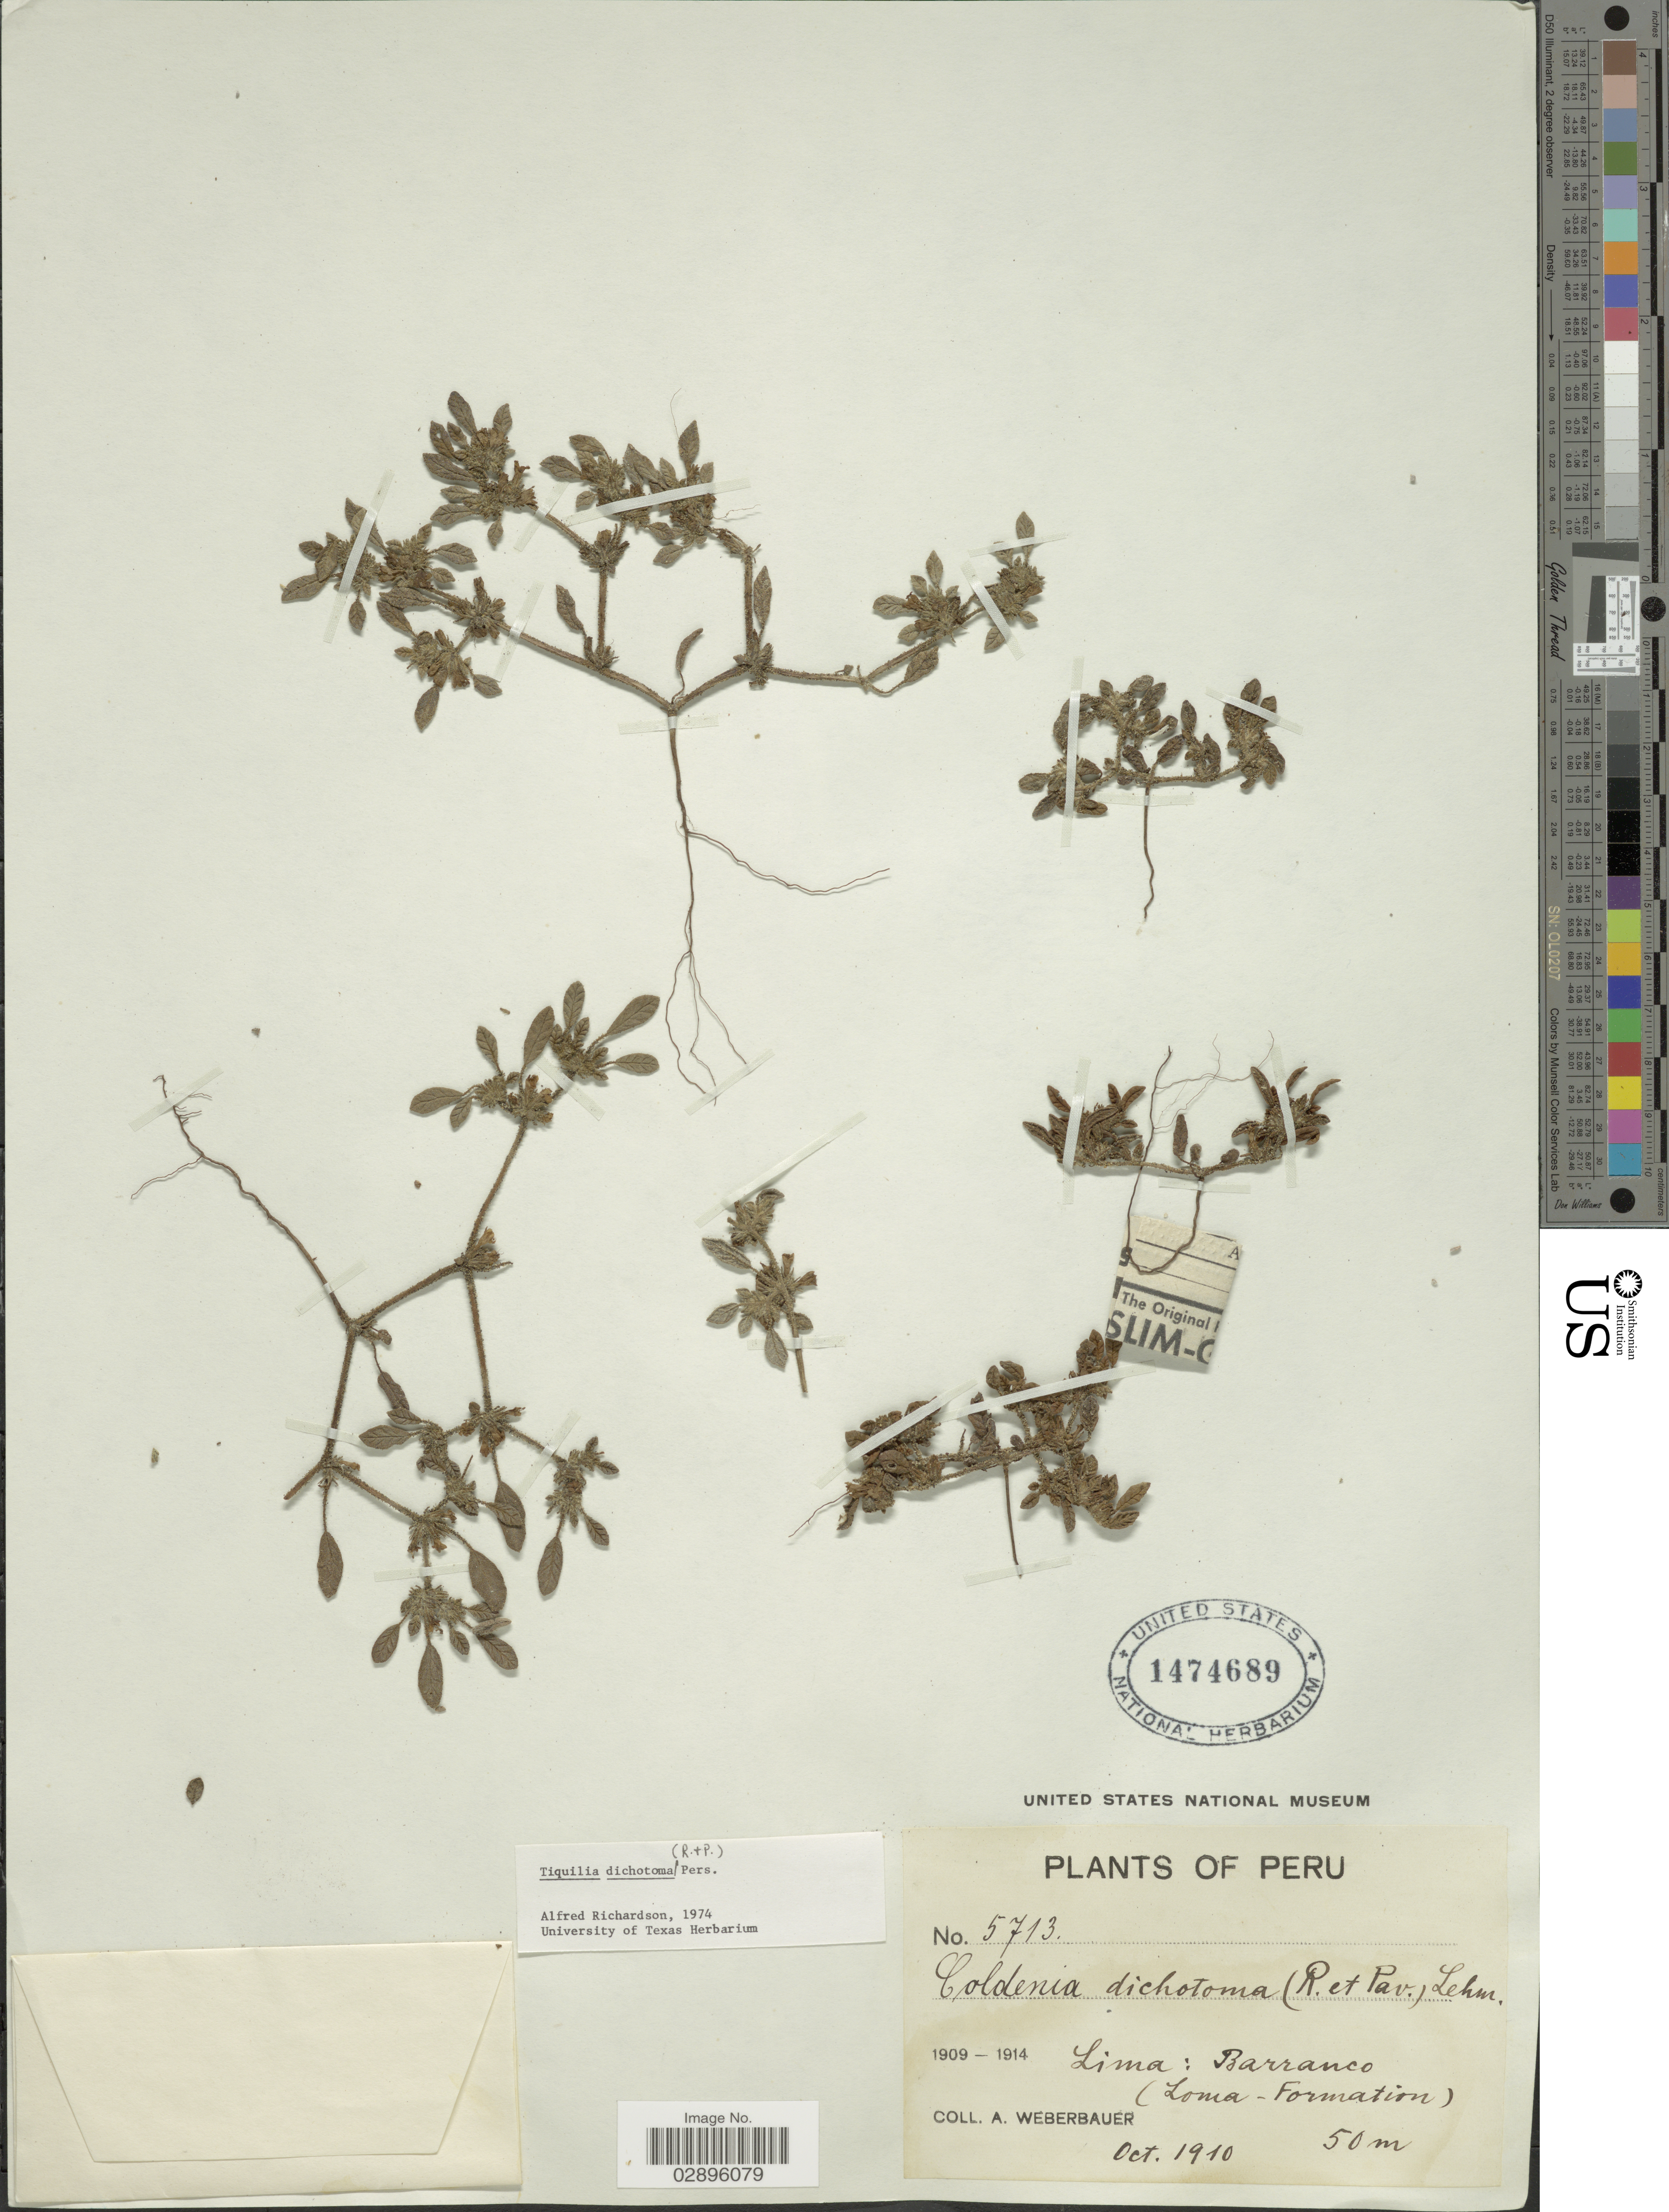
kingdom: Plantae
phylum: Tracheophyta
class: Magnoliopsida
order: Boraginales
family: Ehretiaceae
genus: Tiquilia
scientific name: Tiquilia dichotoma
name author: (Ruiz & Pav.) Pers.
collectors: A. Weberbauer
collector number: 5713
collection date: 1910-10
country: Peru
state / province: Lima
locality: Barranco (Loma - Formation).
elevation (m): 50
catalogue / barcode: US 1474689